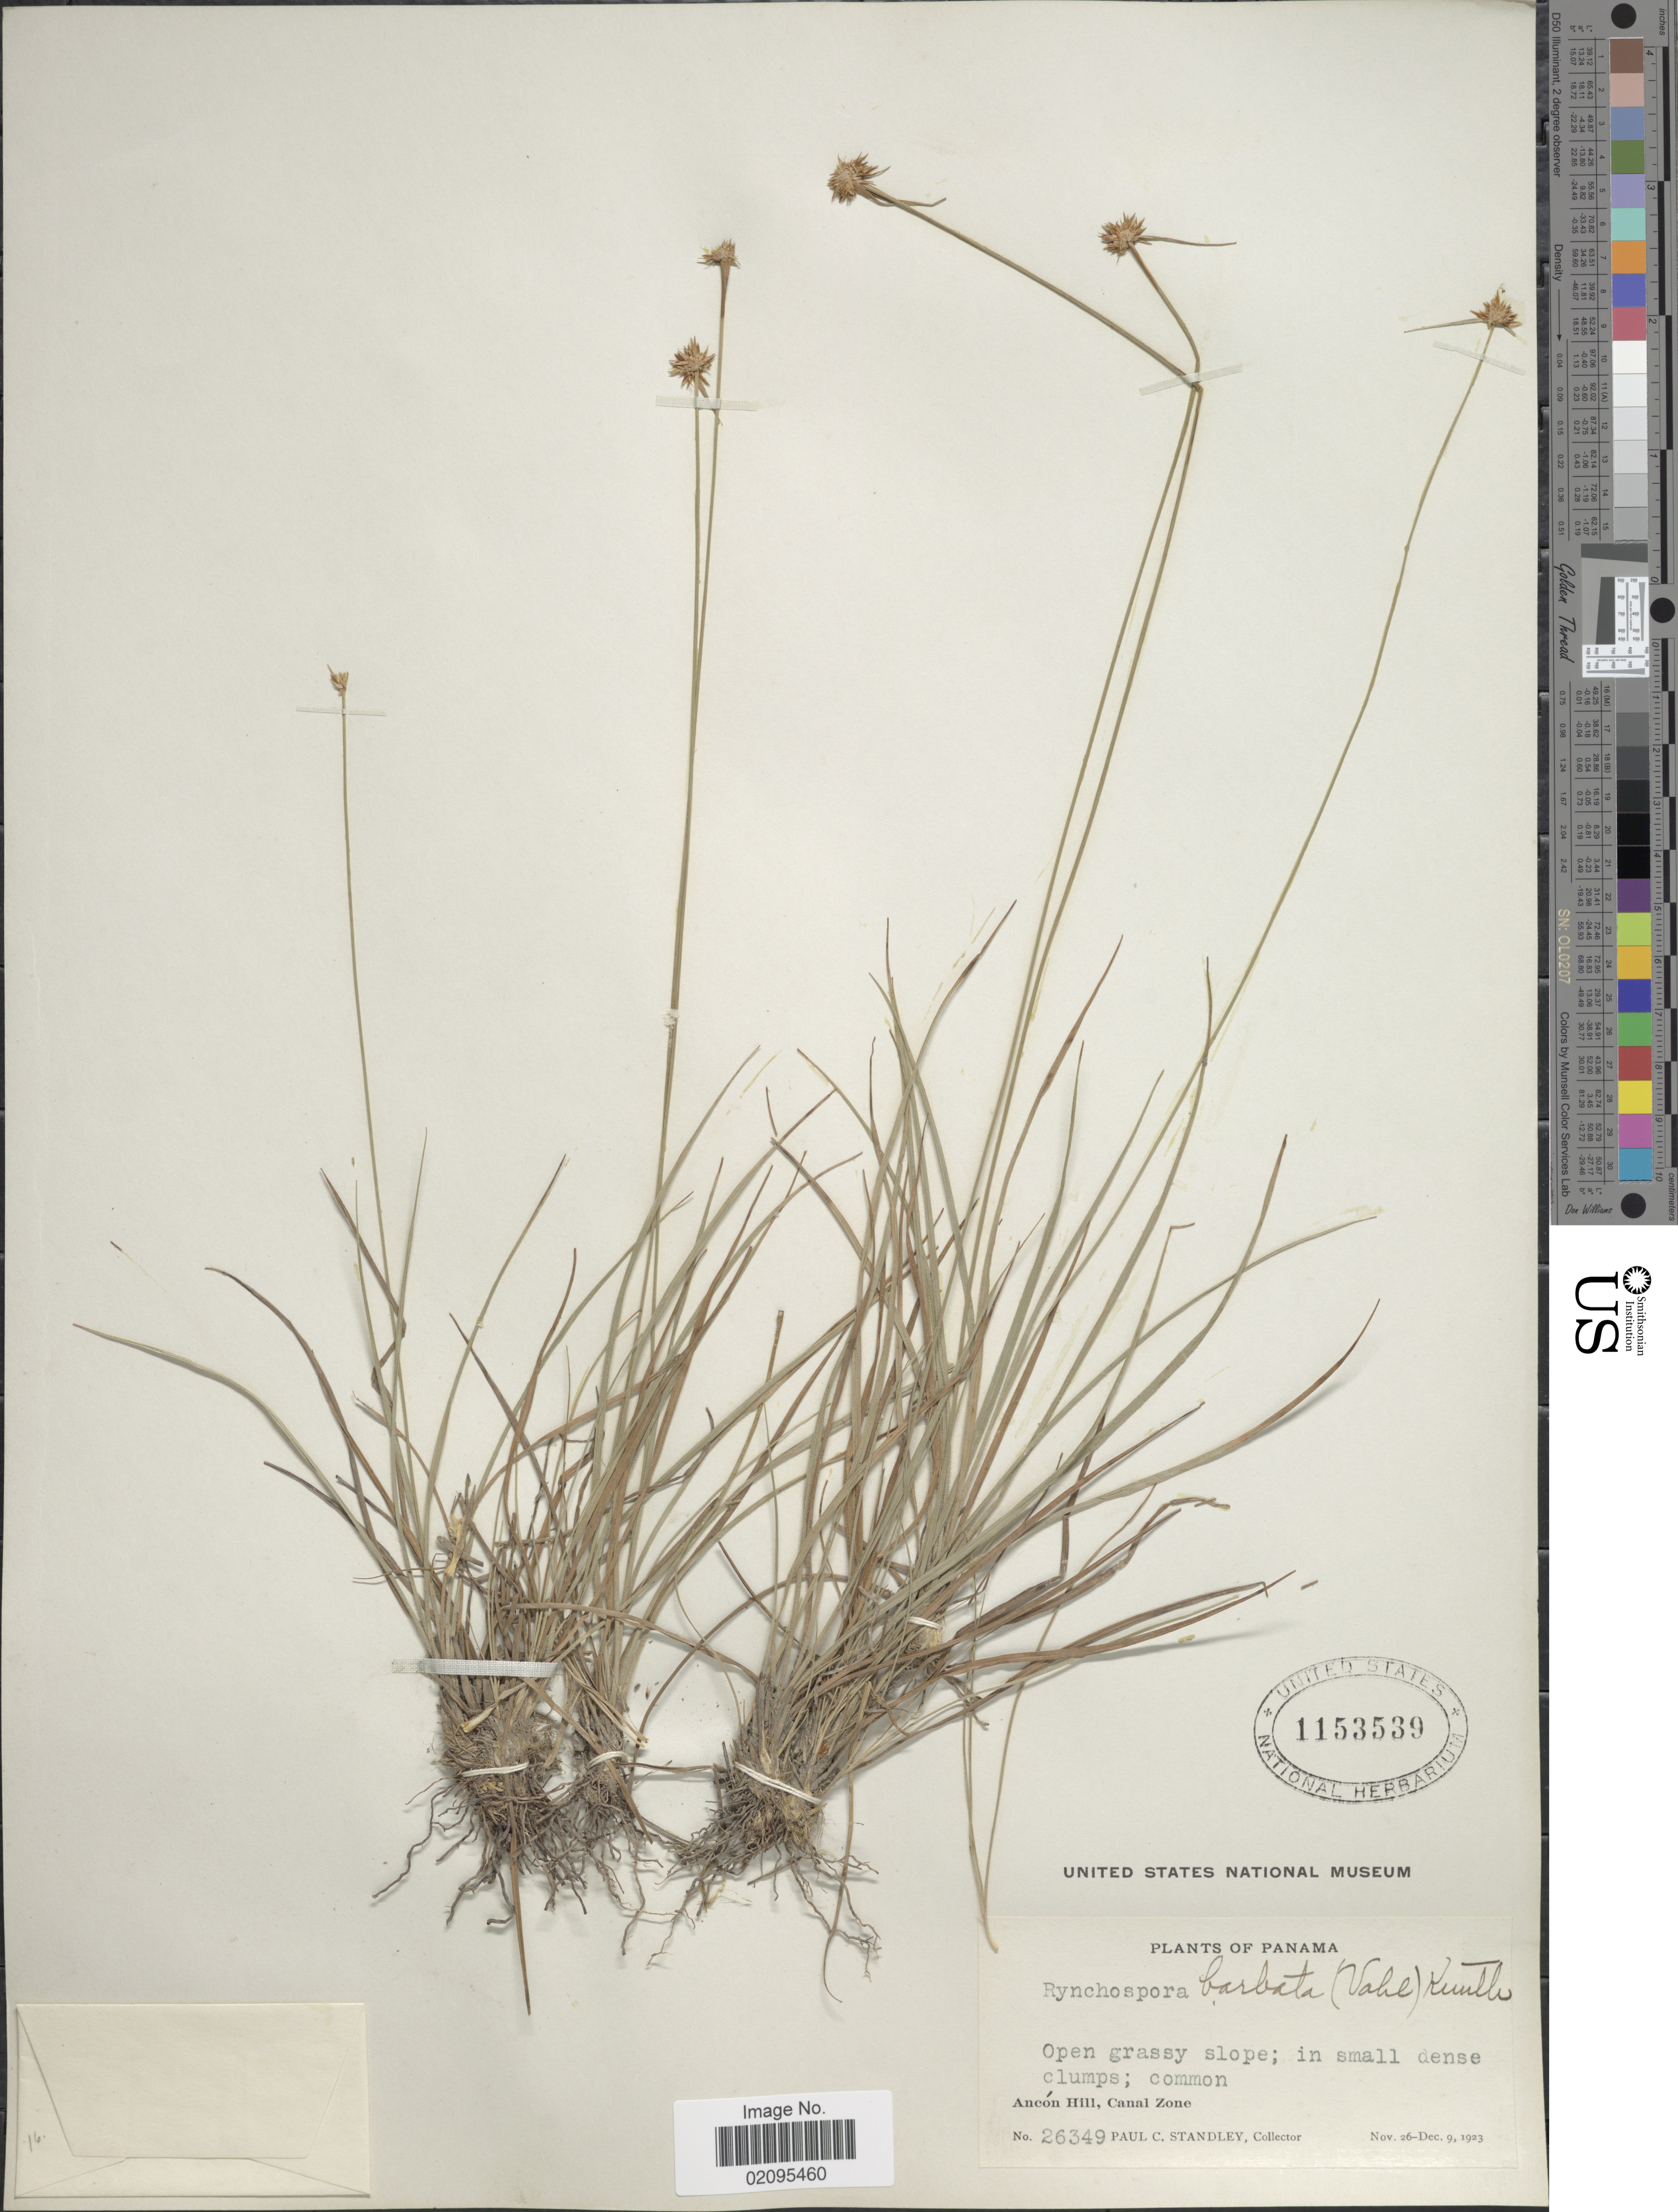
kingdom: Plantae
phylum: Tracheophyta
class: Liliopsida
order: Poales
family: Cyperaceae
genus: Rhynchospora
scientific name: Rhynchospora barbata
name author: (Vahl) Kunth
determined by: Alves, K.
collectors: P. C. Standley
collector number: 26349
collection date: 1923-11-26/1923-12-09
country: Panama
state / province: Colón / Panamá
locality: Open grassy slope, Ancon Hill, Canal Zone.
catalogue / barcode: US 1153539